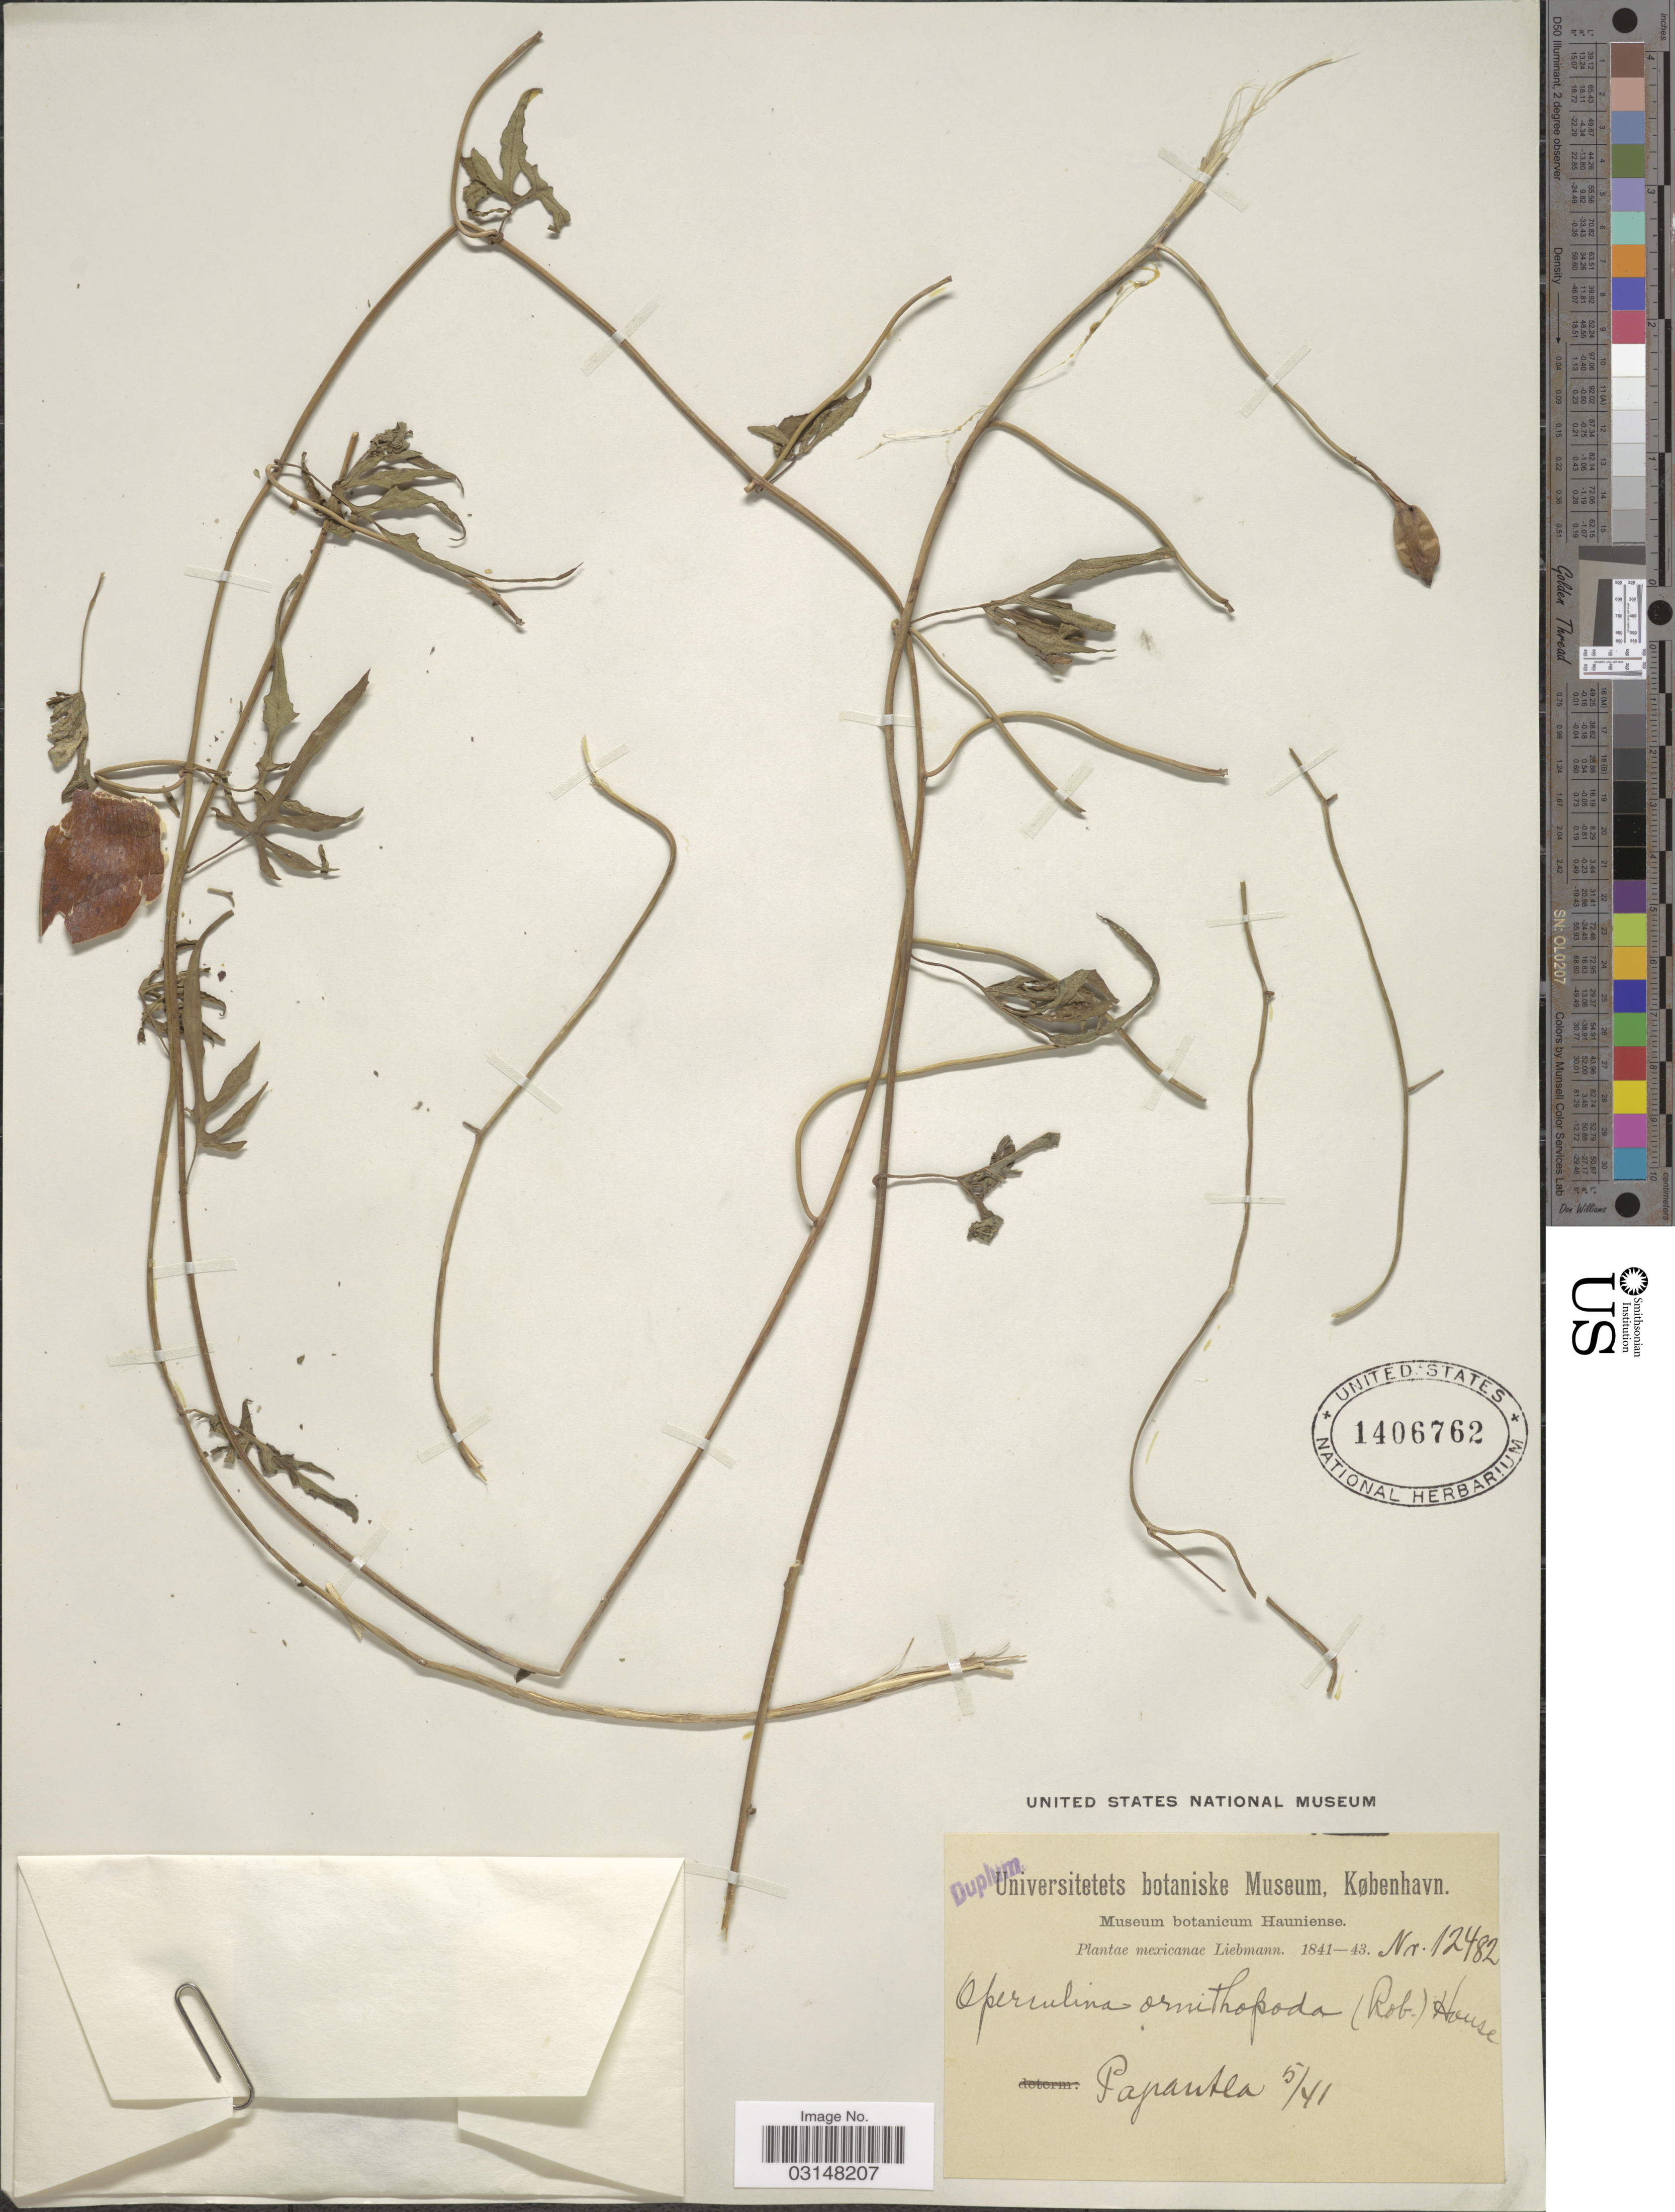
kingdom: Plantae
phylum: Tracheophyta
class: Magnoliopsida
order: Solanales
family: Convolvulaceae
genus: Operculina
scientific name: Operculina ornithopoda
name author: (B.L. Rob.) House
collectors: Liebmann, --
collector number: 12482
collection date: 1841-05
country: Mexico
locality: Papantla.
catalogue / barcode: US 1406762